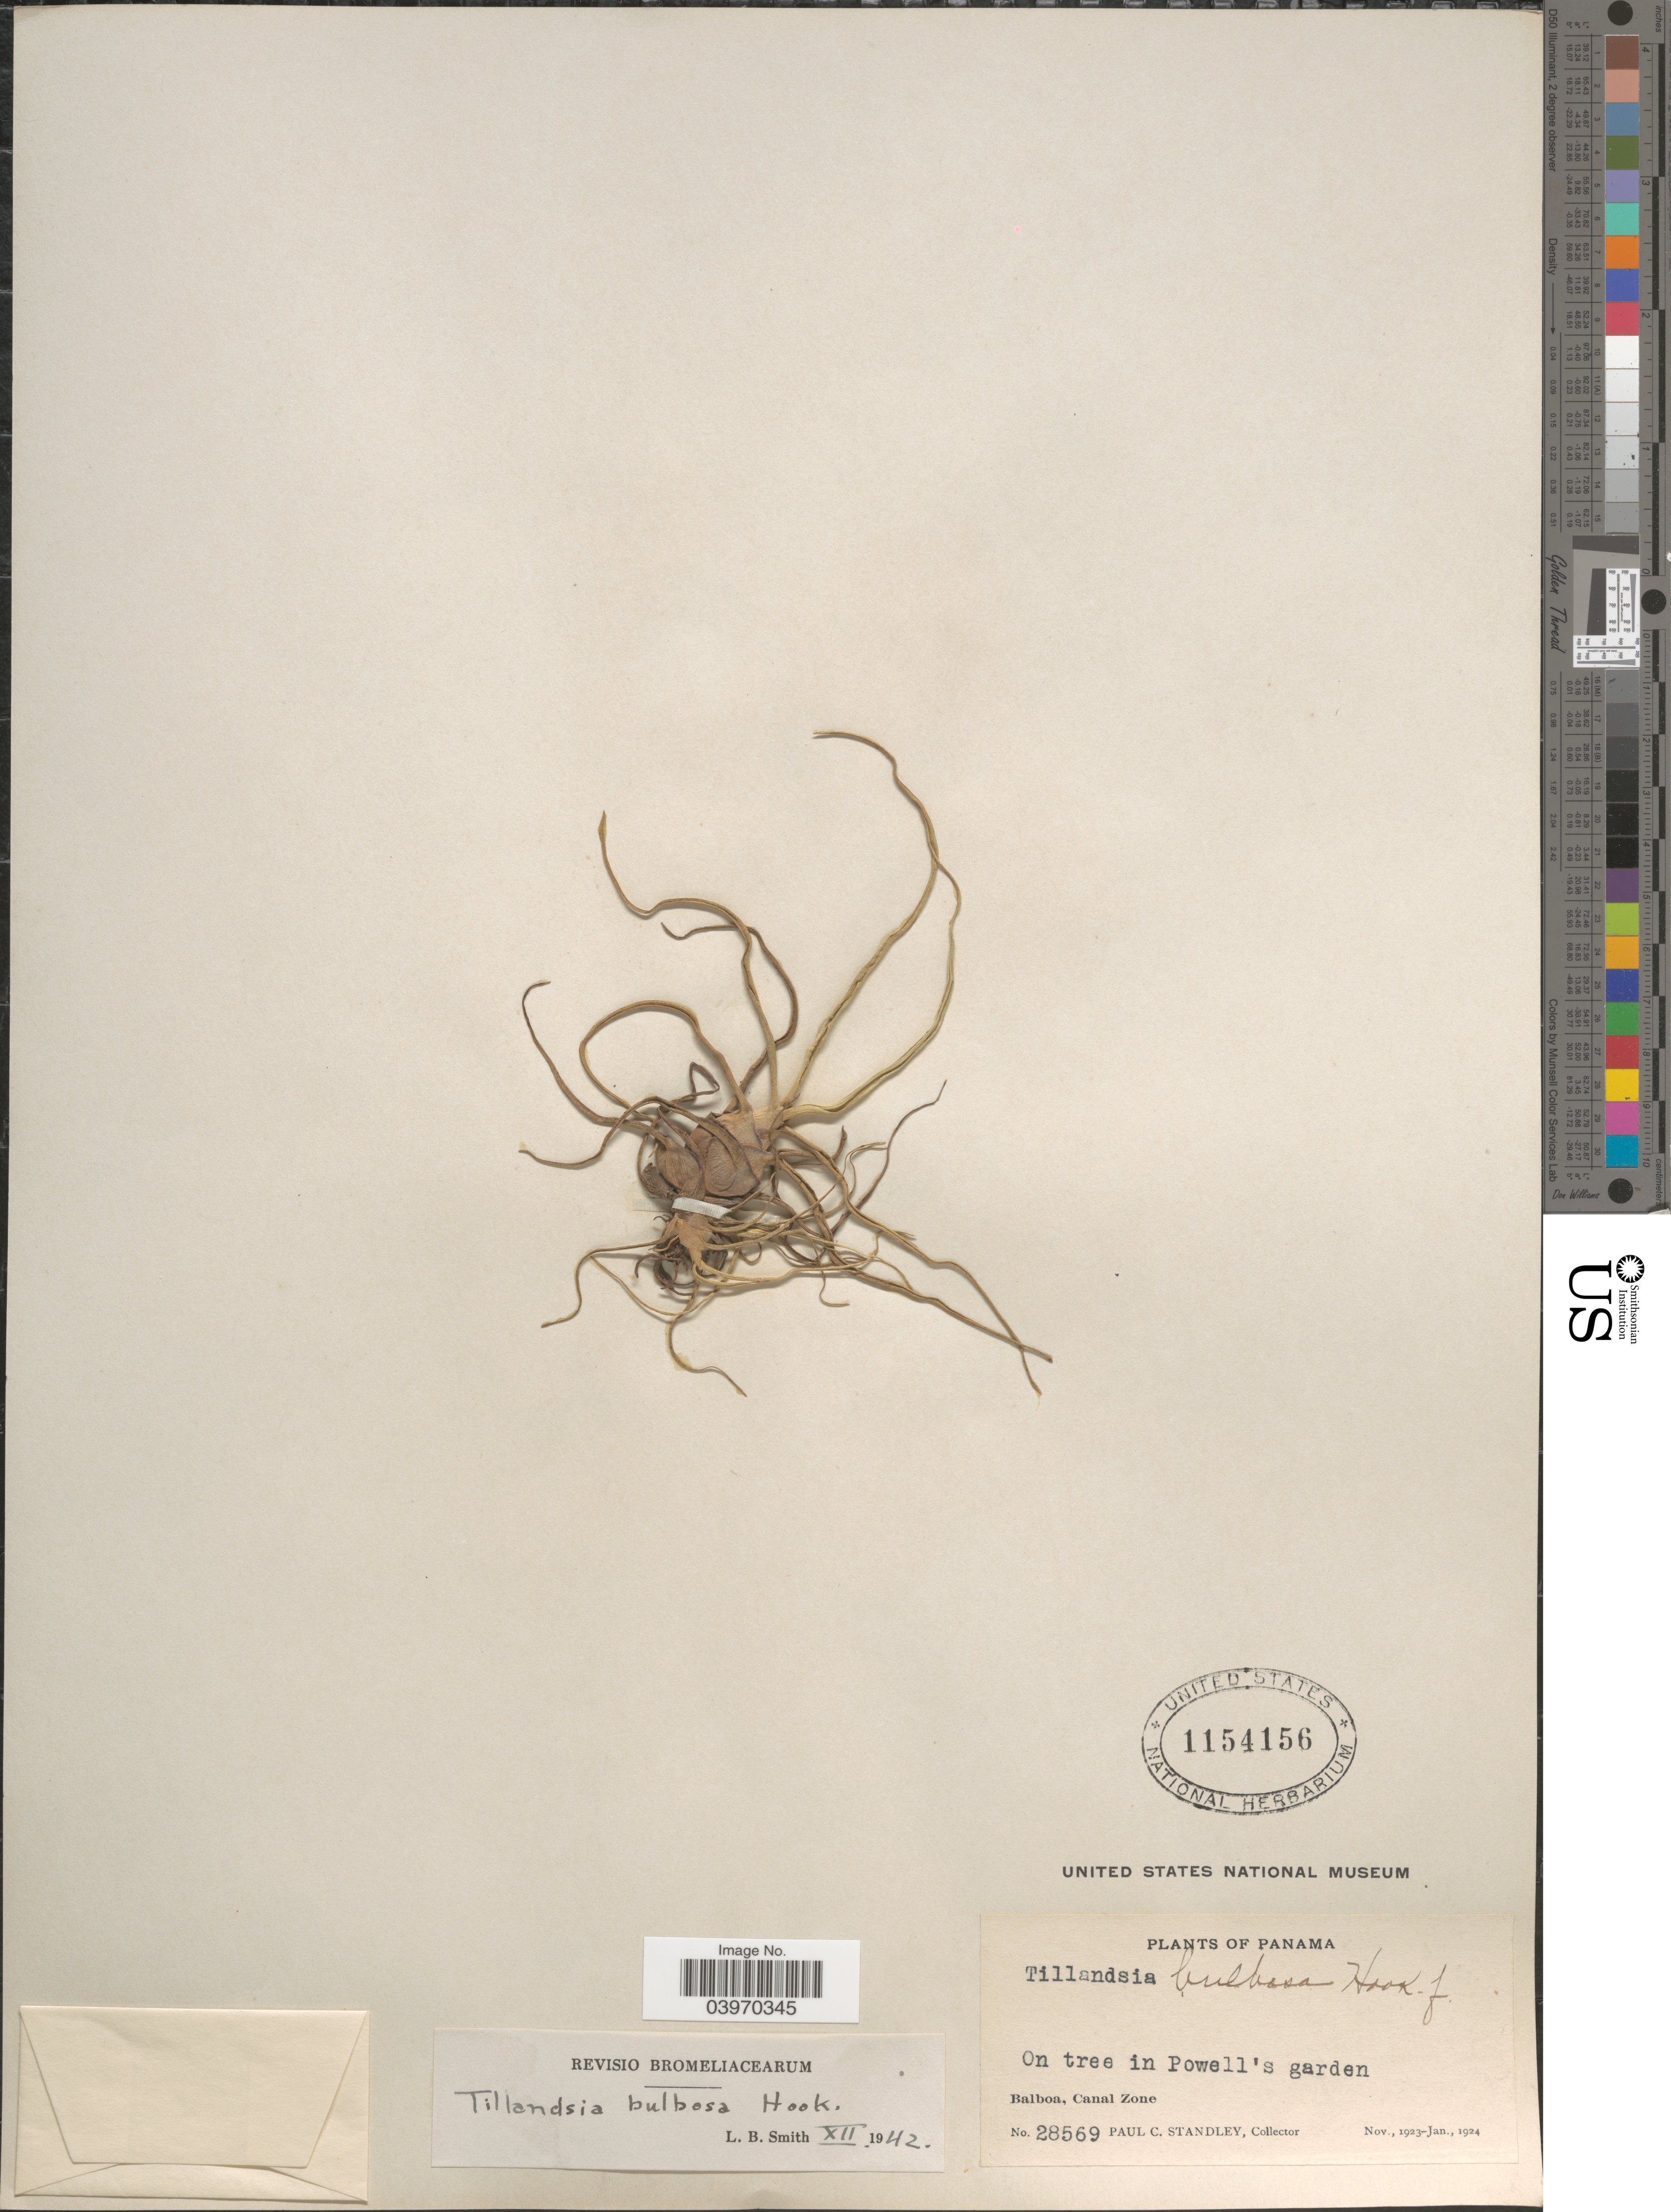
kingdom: Plantae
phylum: Tracheophyta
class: Liliopsida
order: Poales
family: Bromeliaceae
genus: Tillandsia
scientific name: Tillandsia bulbosa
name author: Hook.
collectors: P. C. Standley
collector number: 28569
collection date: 1923-11/1924-01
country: Panama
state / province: Colón / Panamá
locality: On tree in Powell's garden. Balboa, Canal Zone.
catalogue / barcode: US 1154156